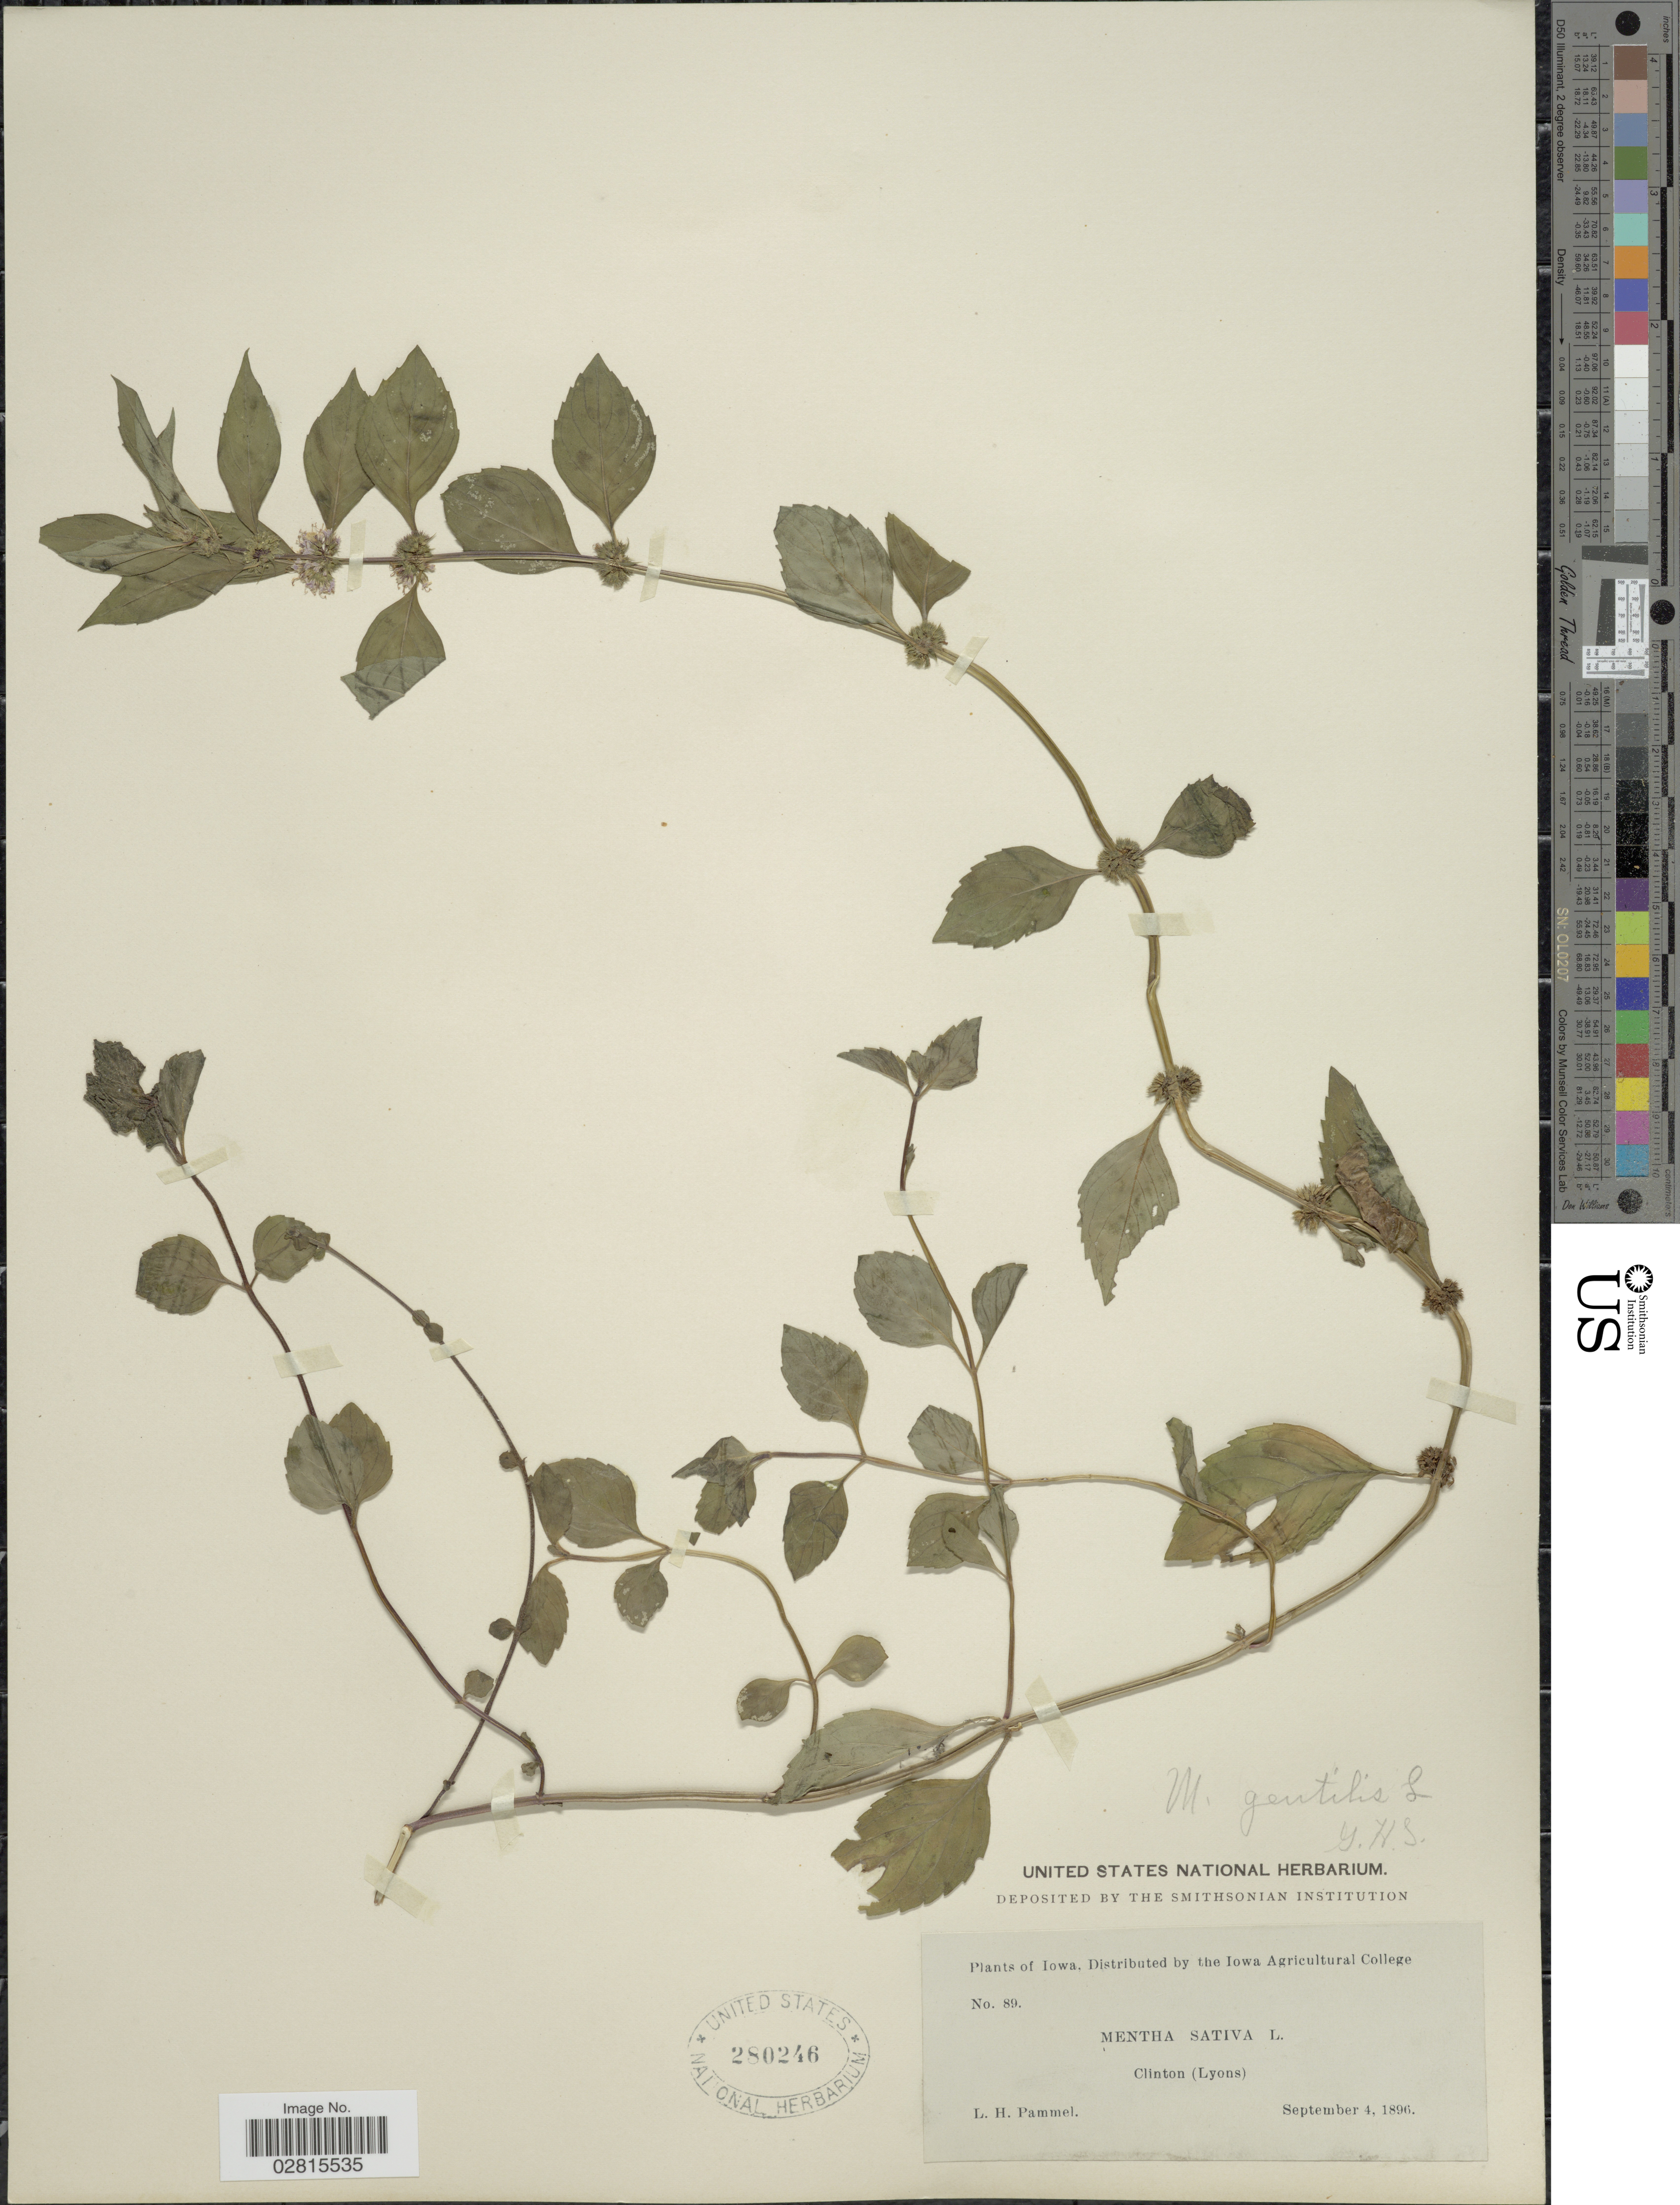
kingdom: Plantae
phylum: Tracheophyta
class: Magnoliopsida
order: Lamiales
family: Lamiaceae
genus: Mentha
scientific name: Mentha x gentilis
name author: L.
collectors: L. Pammel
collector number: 89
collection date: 1896-09-04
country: United States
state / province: Iowa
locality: Clinton (Lyons).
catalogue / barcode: US 280246